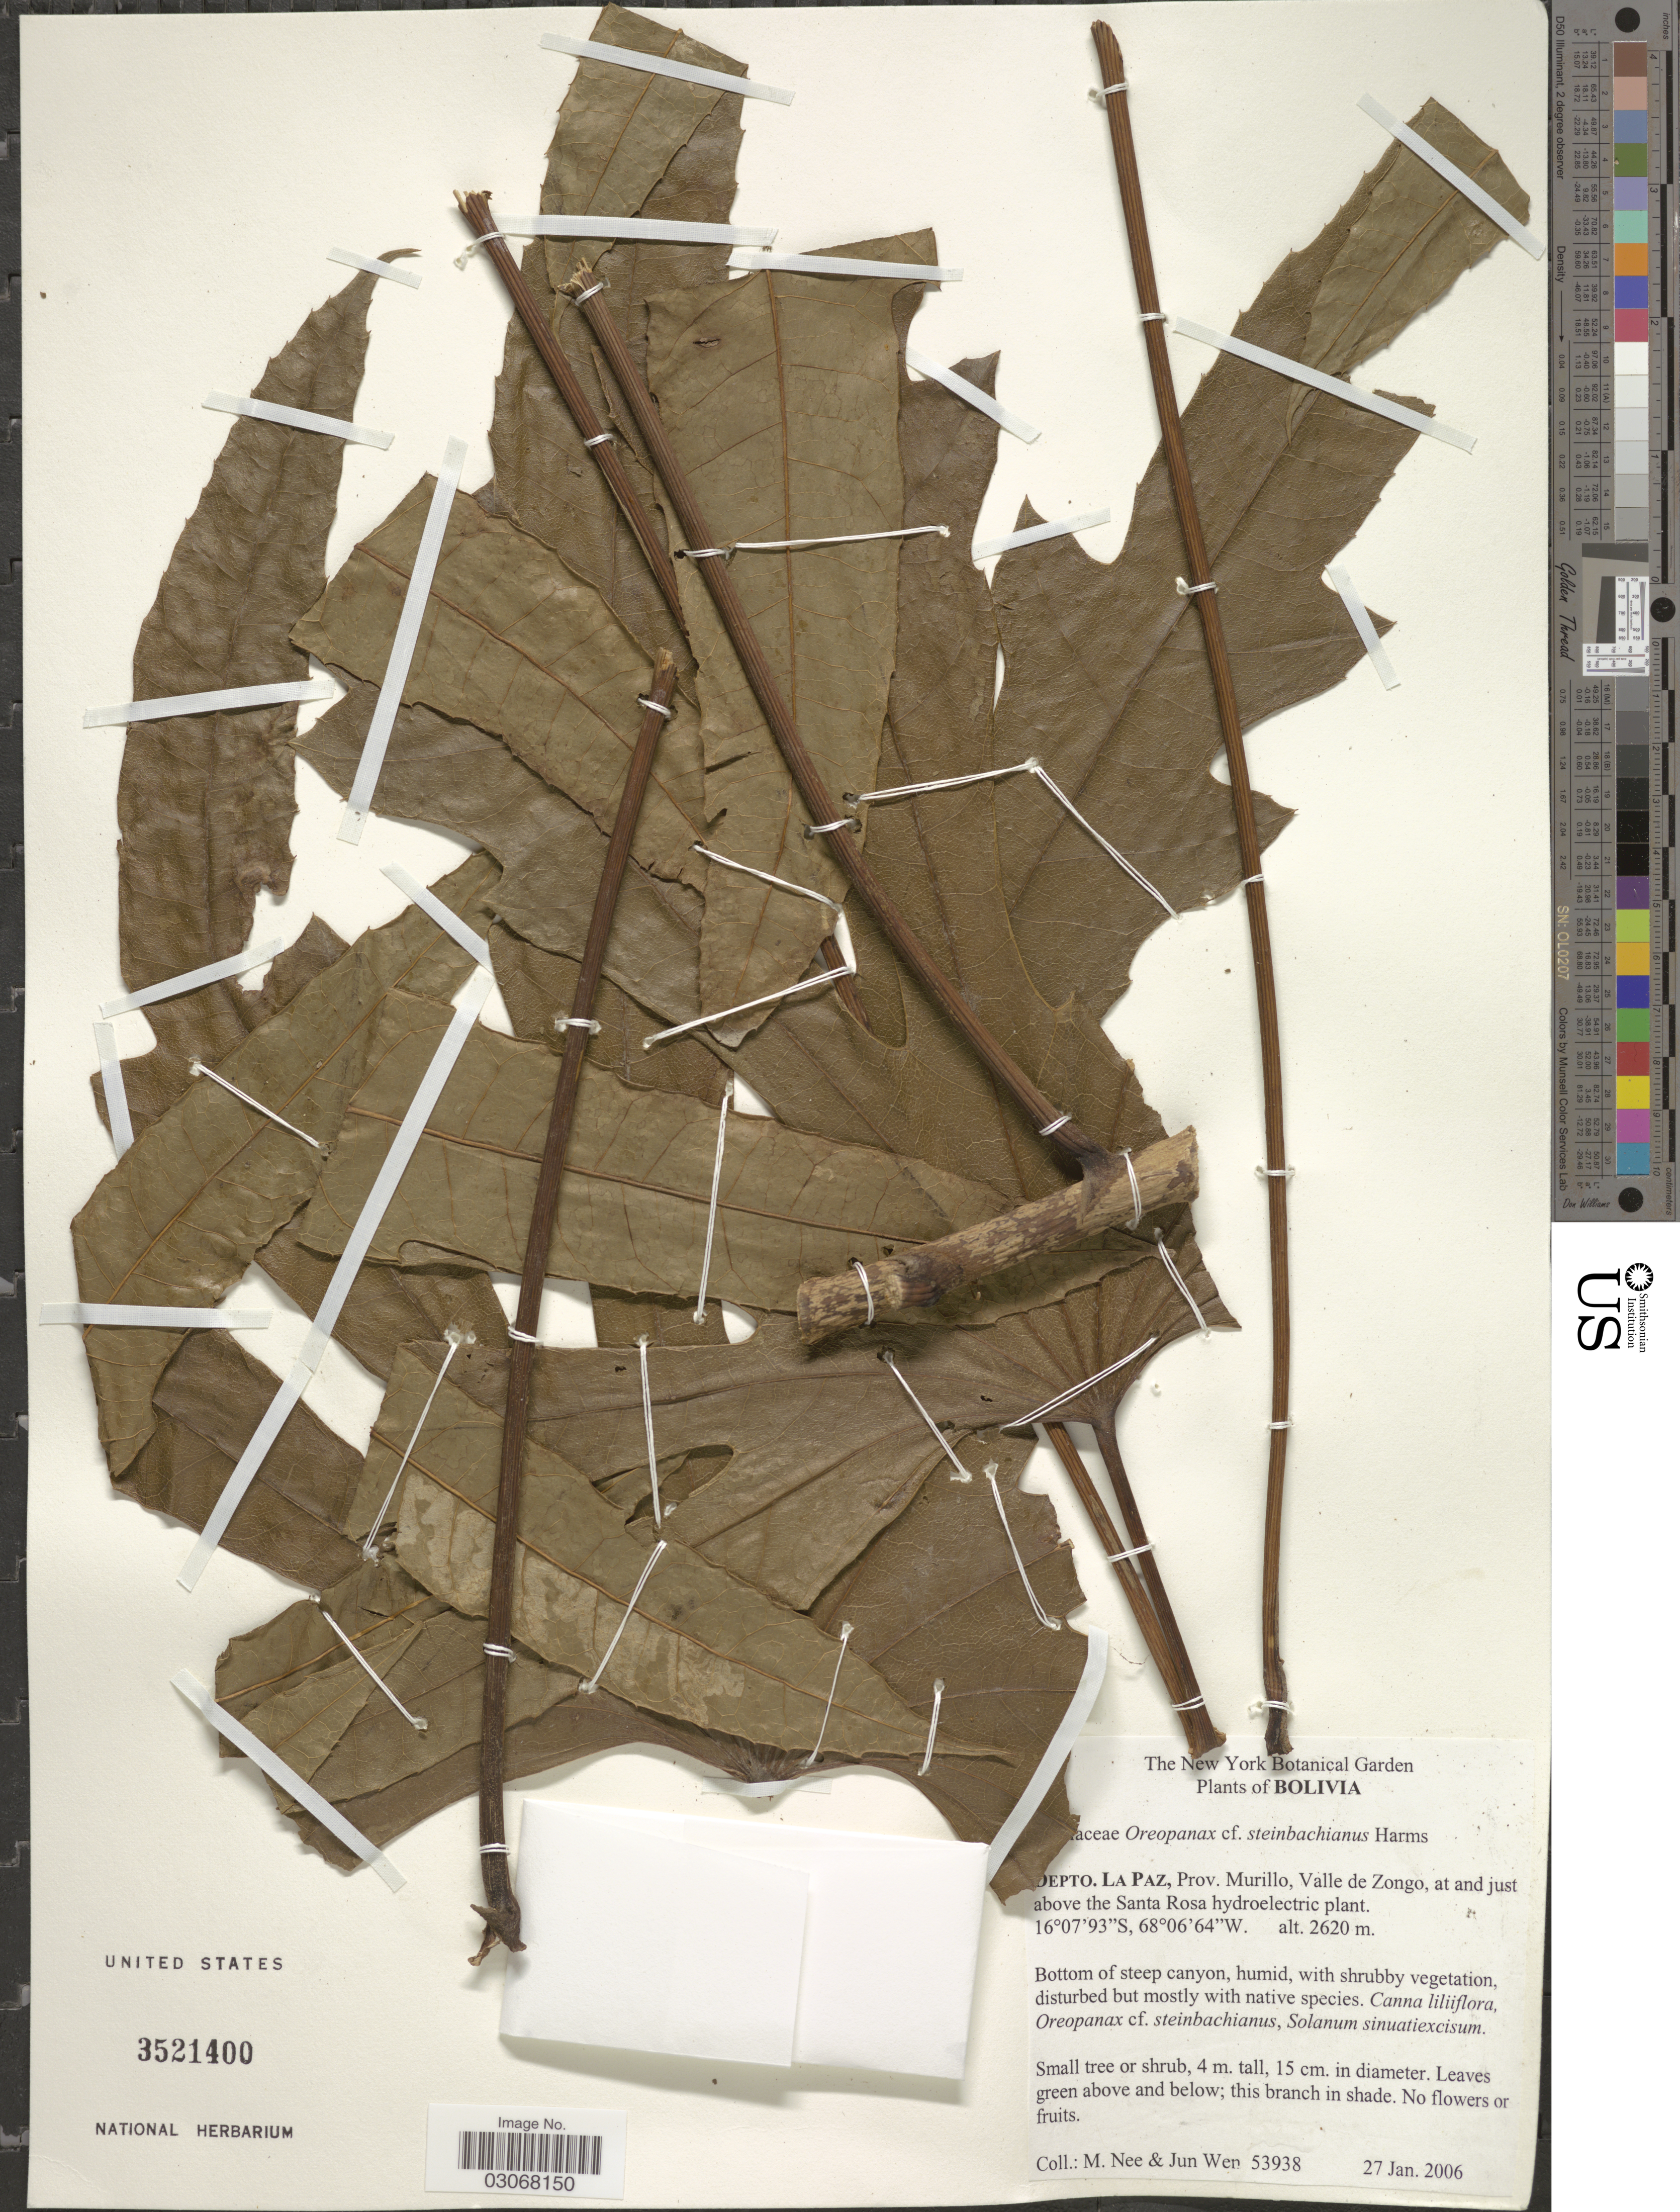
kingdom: Plantae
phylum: Tracheophyta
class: Magnoliopsida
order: Apiales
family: Araliaceae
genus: Oreopanax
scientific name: Oreopanax steinbachianus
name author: Harms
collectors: M. Nee & J. Wen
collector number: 53938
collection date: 2006-01-27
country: Bolivia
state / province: La Paz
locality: Depto. La Paz, Prov. Murillo, Valle de Zongo, at and just above the Santa Rosa hydroelectric plant.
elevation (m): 2620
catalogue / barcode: US 3521400